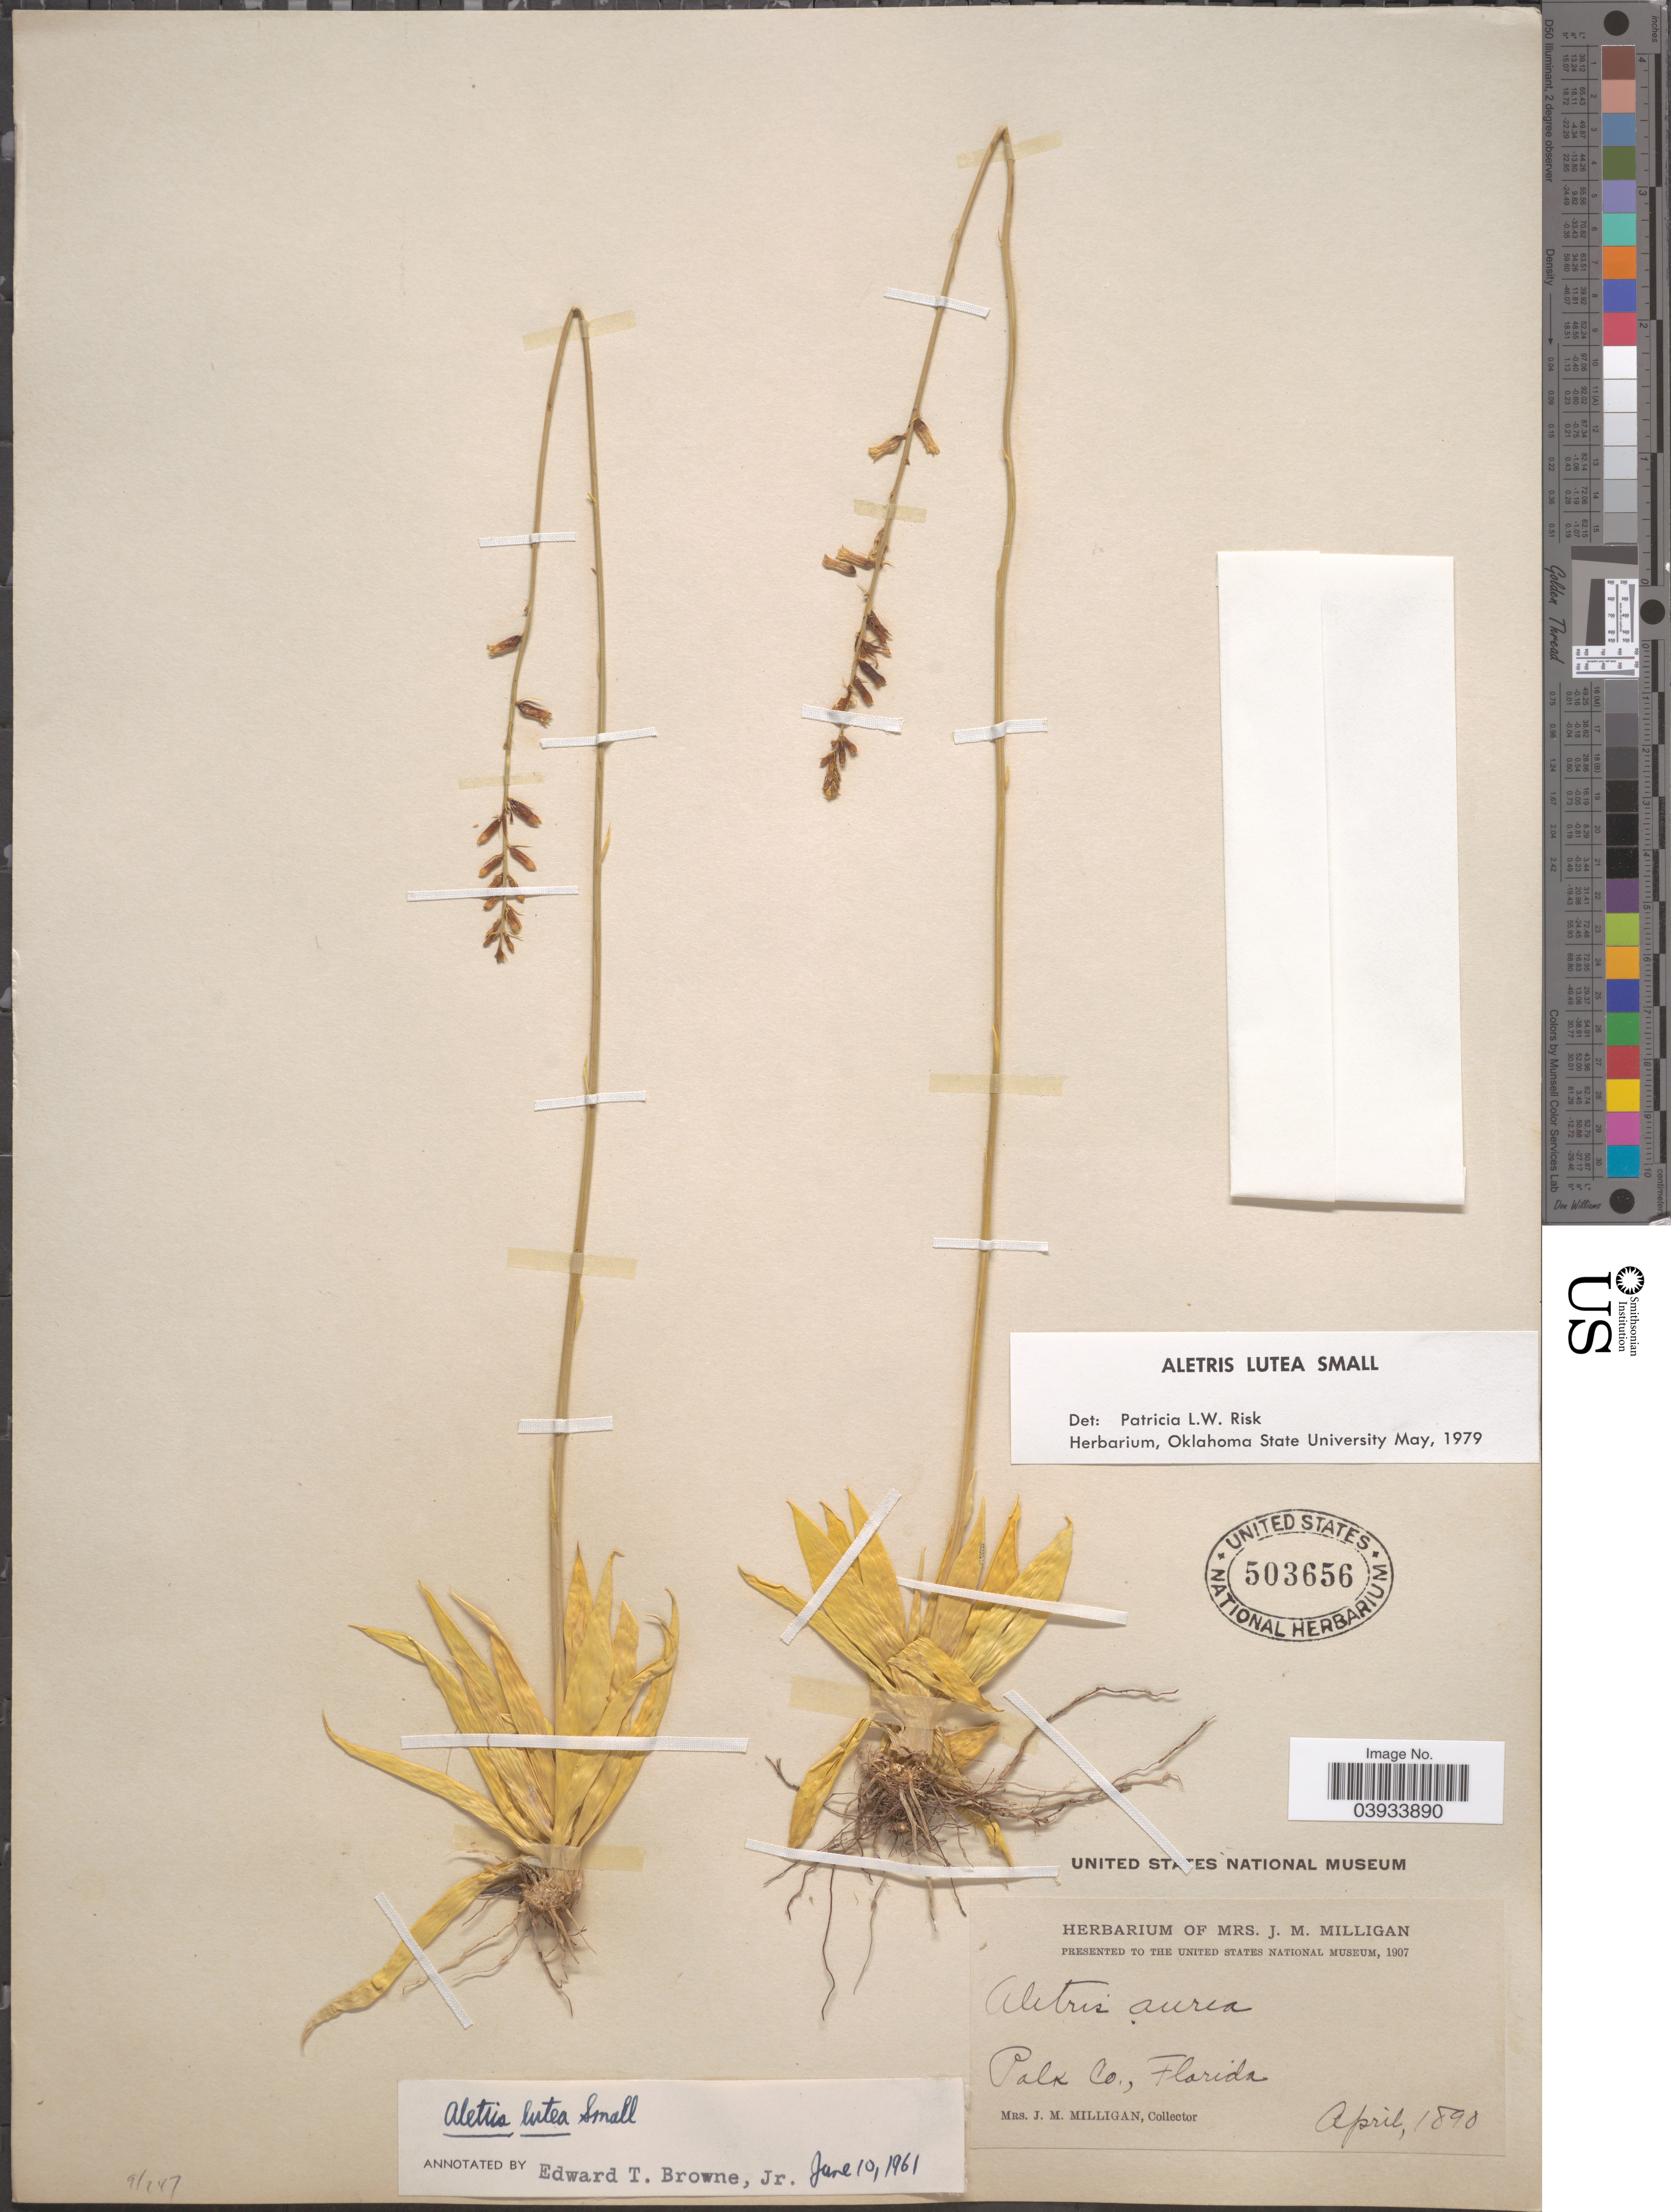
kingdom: Plantae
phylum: Tracheophyta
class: Liliopsida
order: Dioscoreales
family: Nartheciaceae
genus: Aletris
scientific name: Aletris lutea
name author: Small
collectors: J. Milligan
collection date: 1890-04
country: United States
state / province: Florida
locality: Polk Co.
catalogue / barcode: US 503656